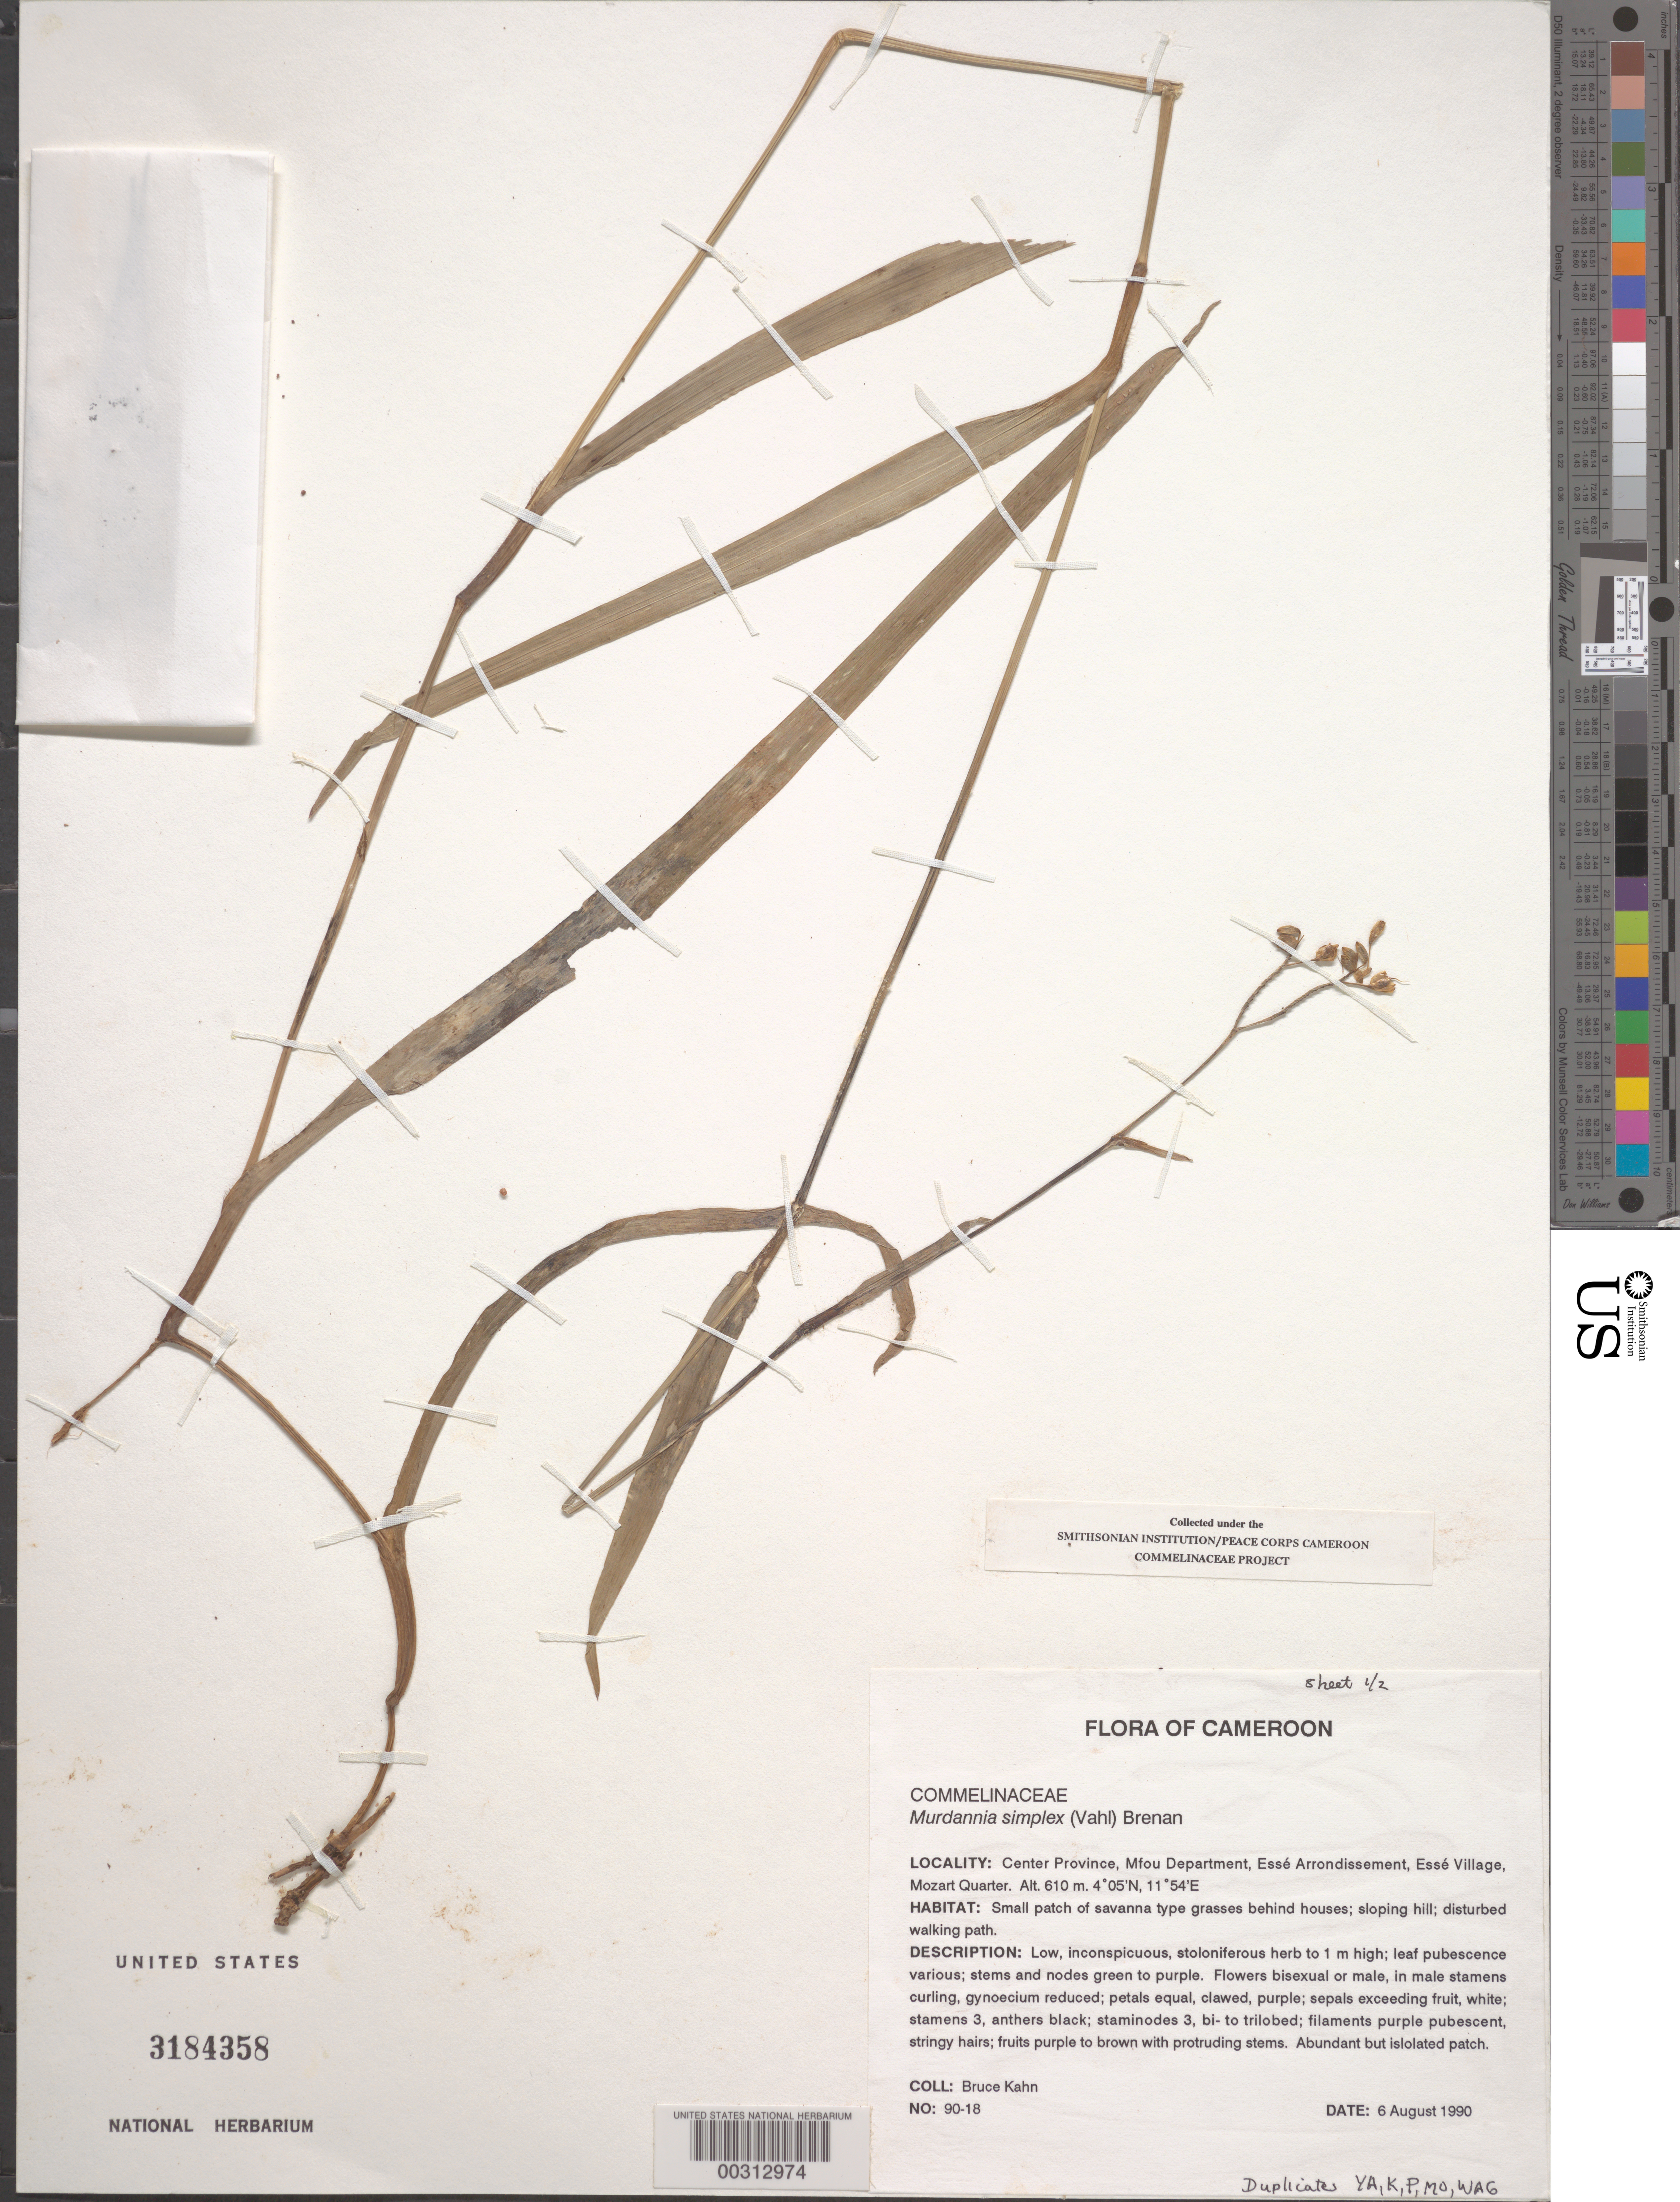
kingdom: Plantae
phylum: Tracheophyta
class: Liliopsida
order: Commelinales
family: Commelinaceae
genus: Murdannia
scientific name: Murdannia simplex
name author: (Vahl) Brenan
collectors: B. Kahn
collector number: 90-18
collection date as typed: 06 Aug 1990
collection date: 1990-08-06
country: Cameroon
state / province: Centre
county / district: Méfou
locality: Esse arrondissement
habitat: Small patch of savanna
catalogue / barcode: US 3184358